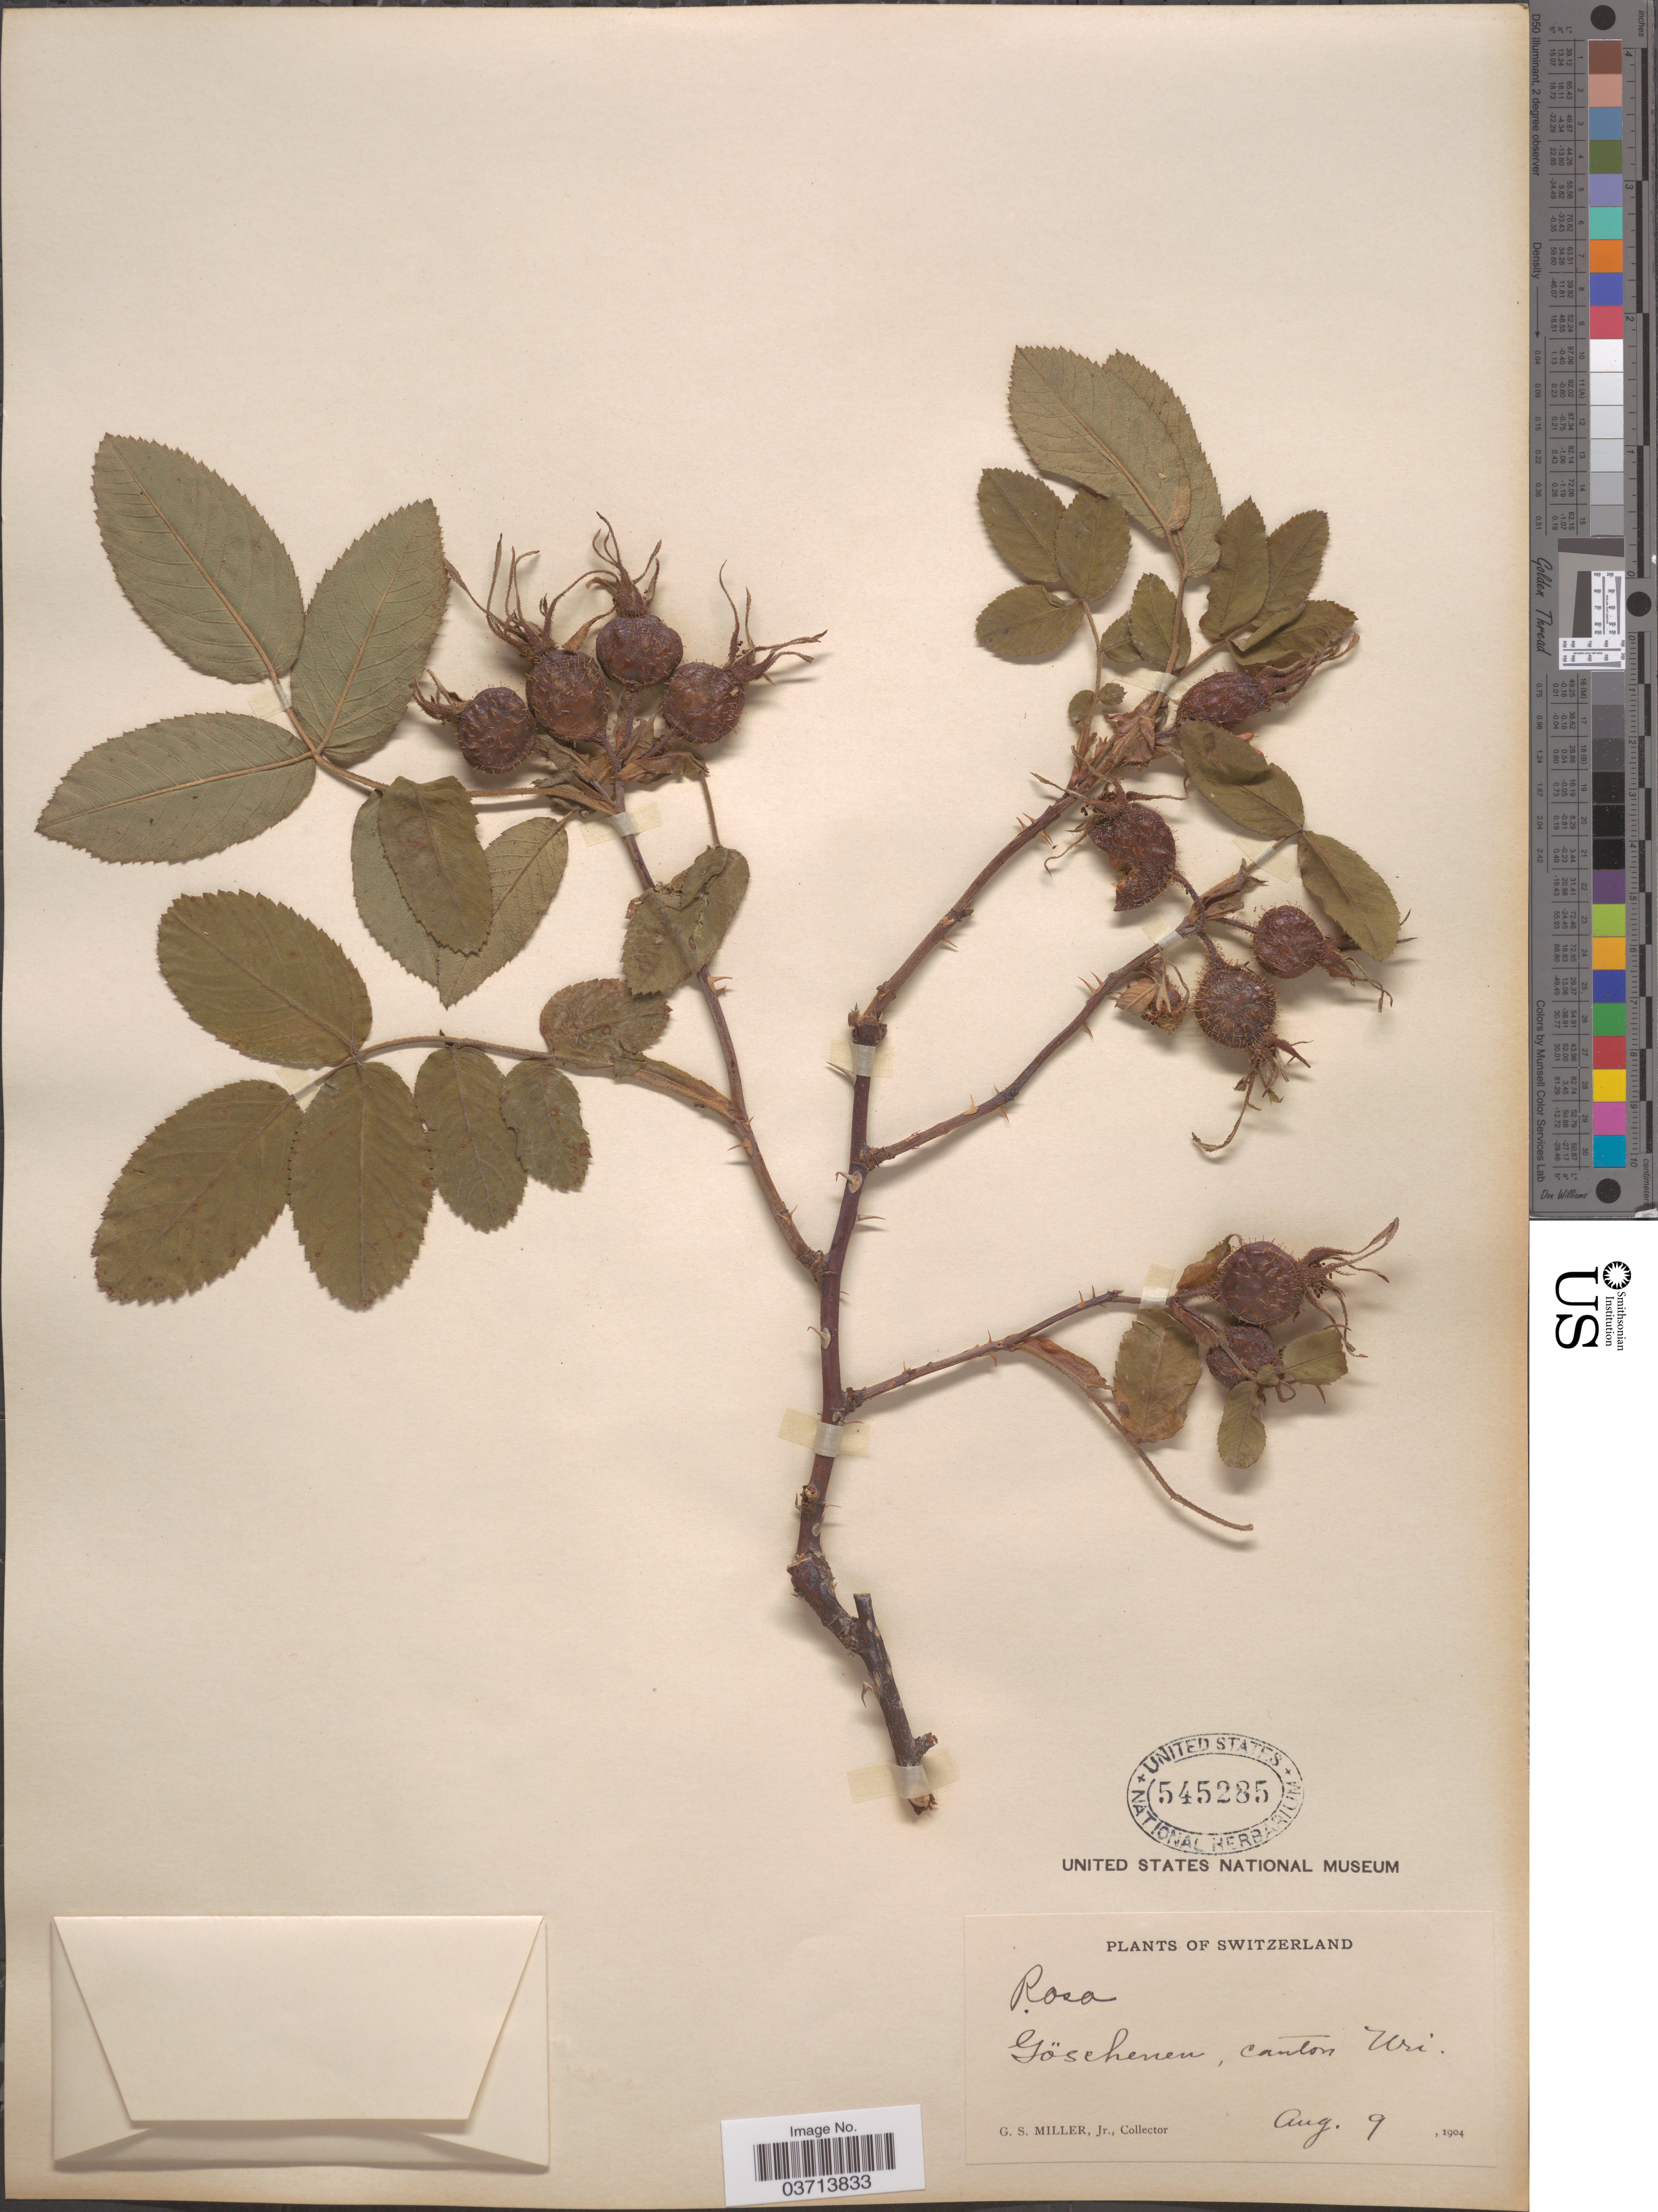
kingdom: Plantae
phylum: Tracheophyta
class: Magnoliopsida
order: Rosales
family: Rosaceae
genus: Rosa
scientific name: Rosa sp.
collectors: G. S. Miller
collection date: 1904-08-09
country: Switzerland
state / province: Uri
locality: Göschenen, canton Uri.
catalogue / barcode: US 545285